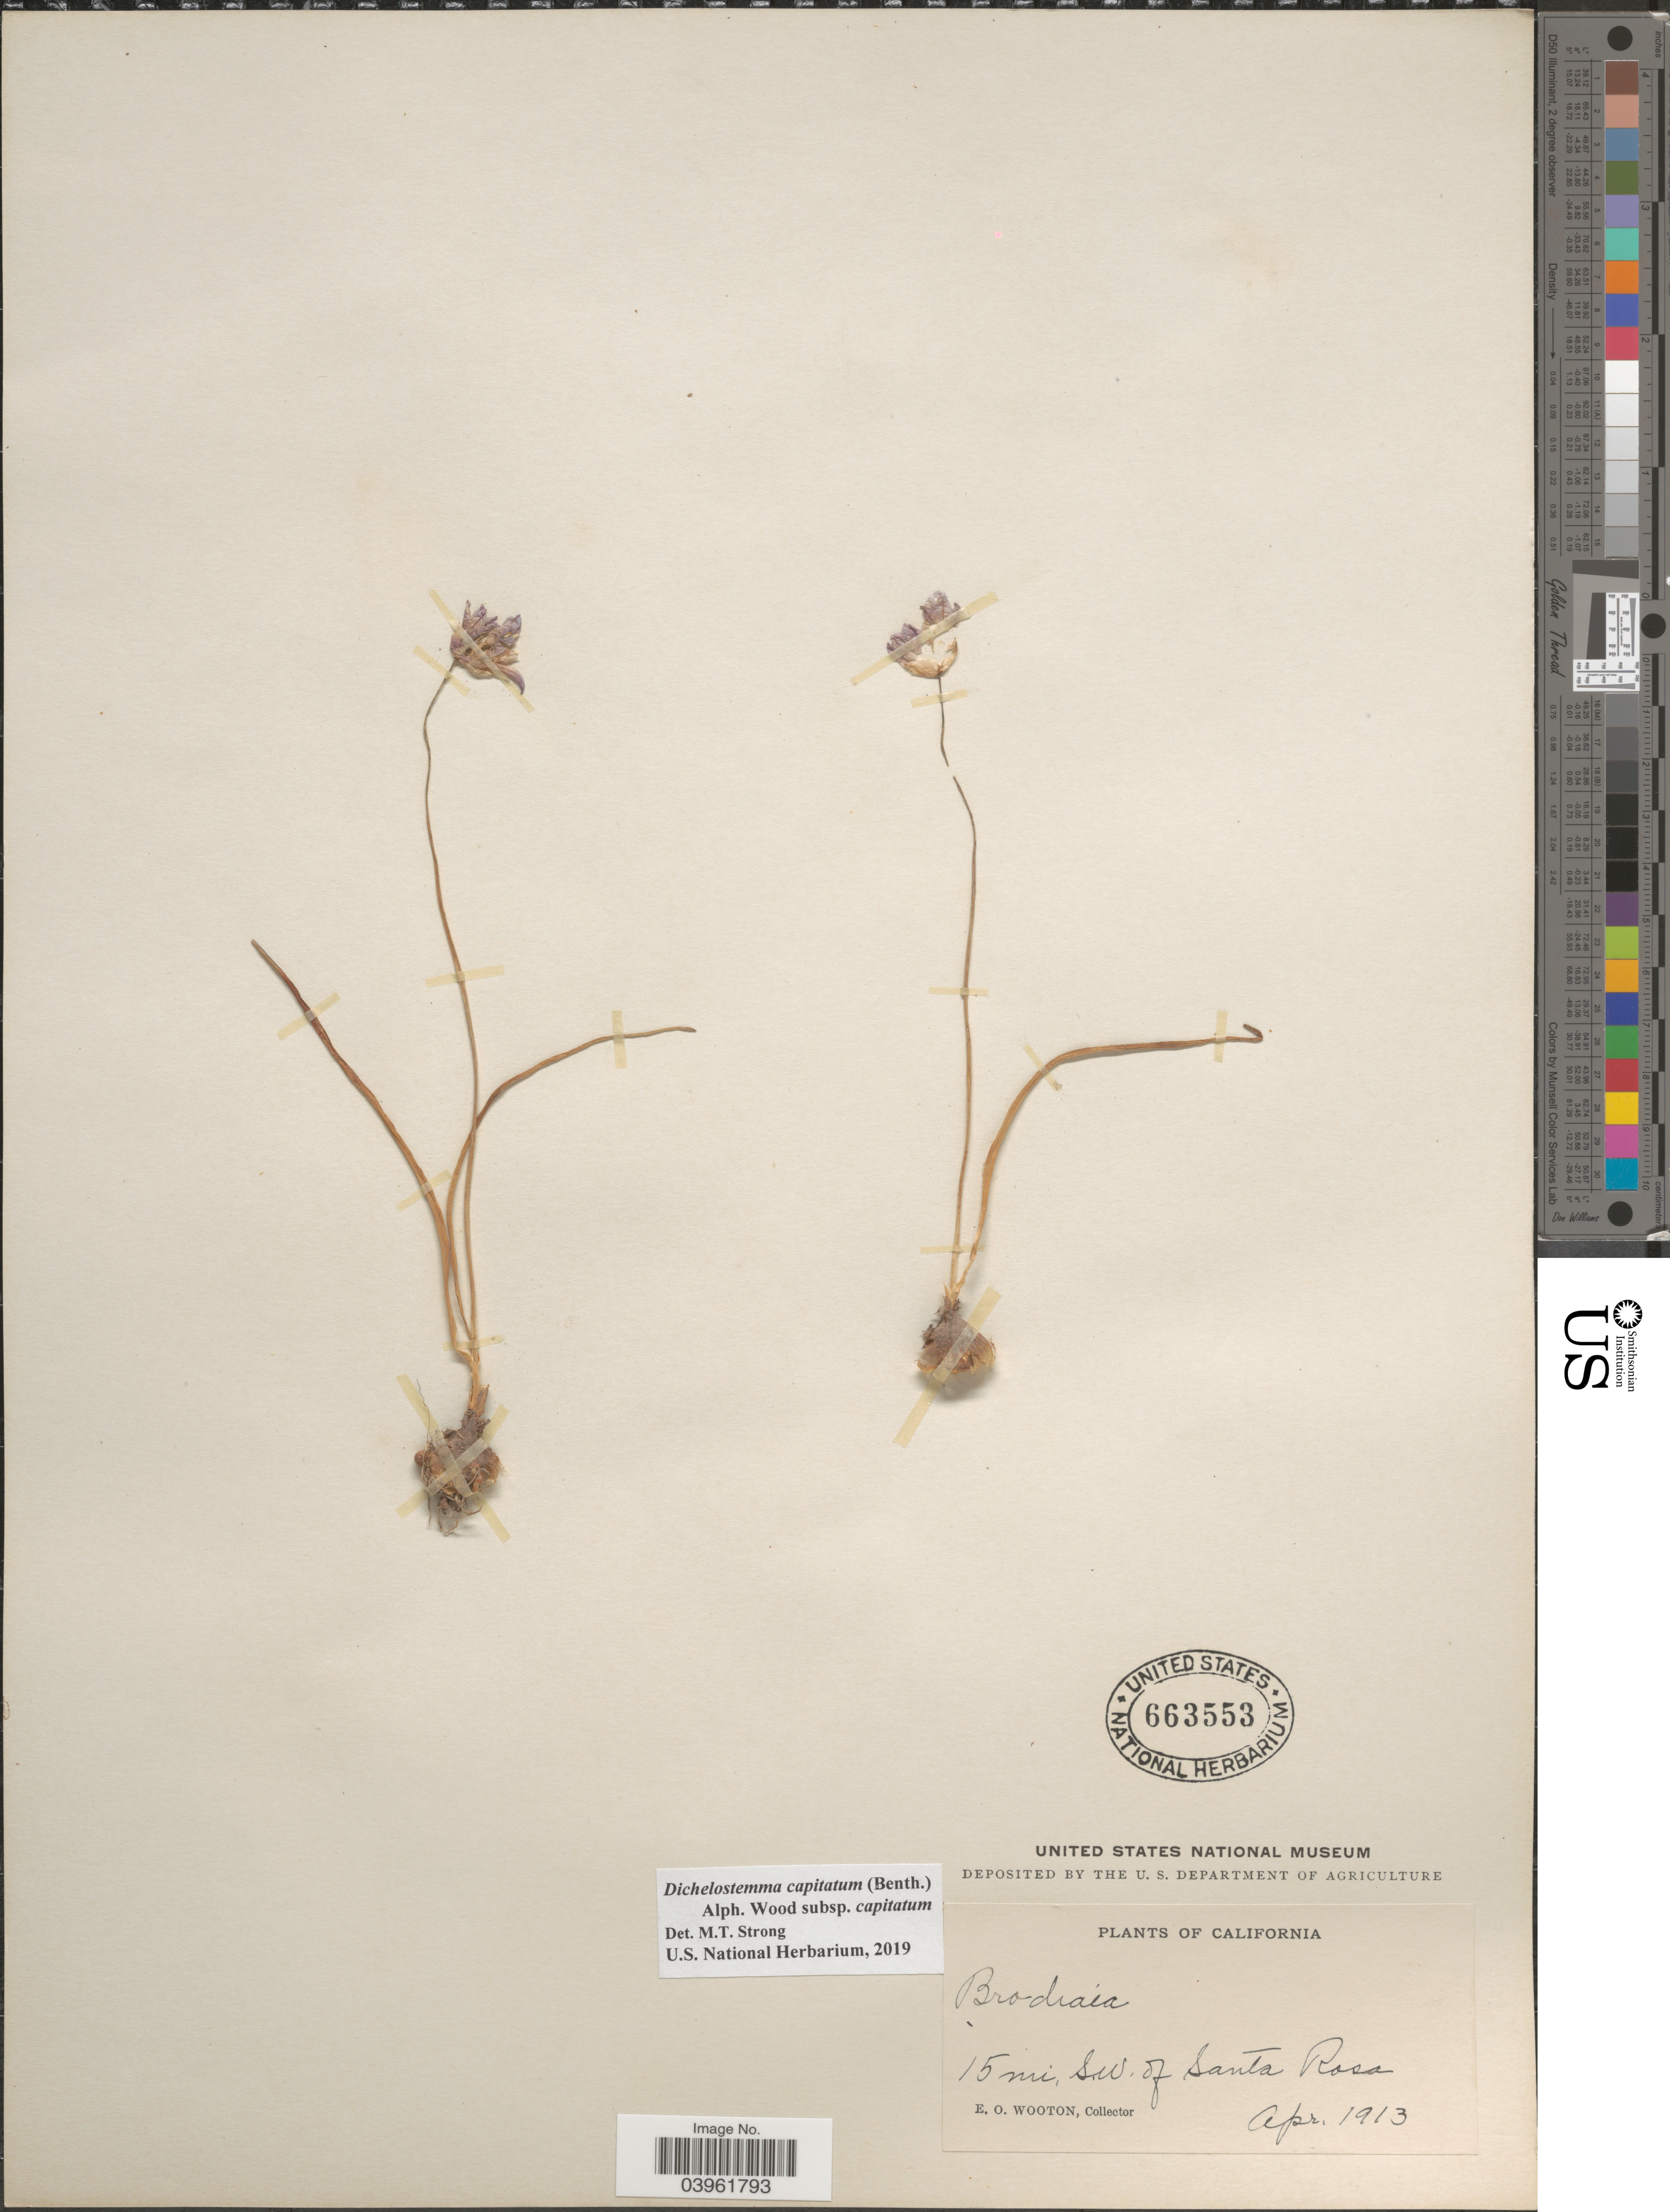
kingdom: Plantae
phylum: Tracheophyta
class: Liliopsida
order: Asparagales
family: Asparagaceae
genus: Dichelostemma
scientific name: Dichelostemma capitatum subsp. capitatum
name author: (Benth.) Alph. Wood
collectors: E. O. Wooton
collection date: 1913-04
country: United States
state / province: California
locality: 15 mi. S.W. of Santa Rosa.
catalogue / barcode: US 663553